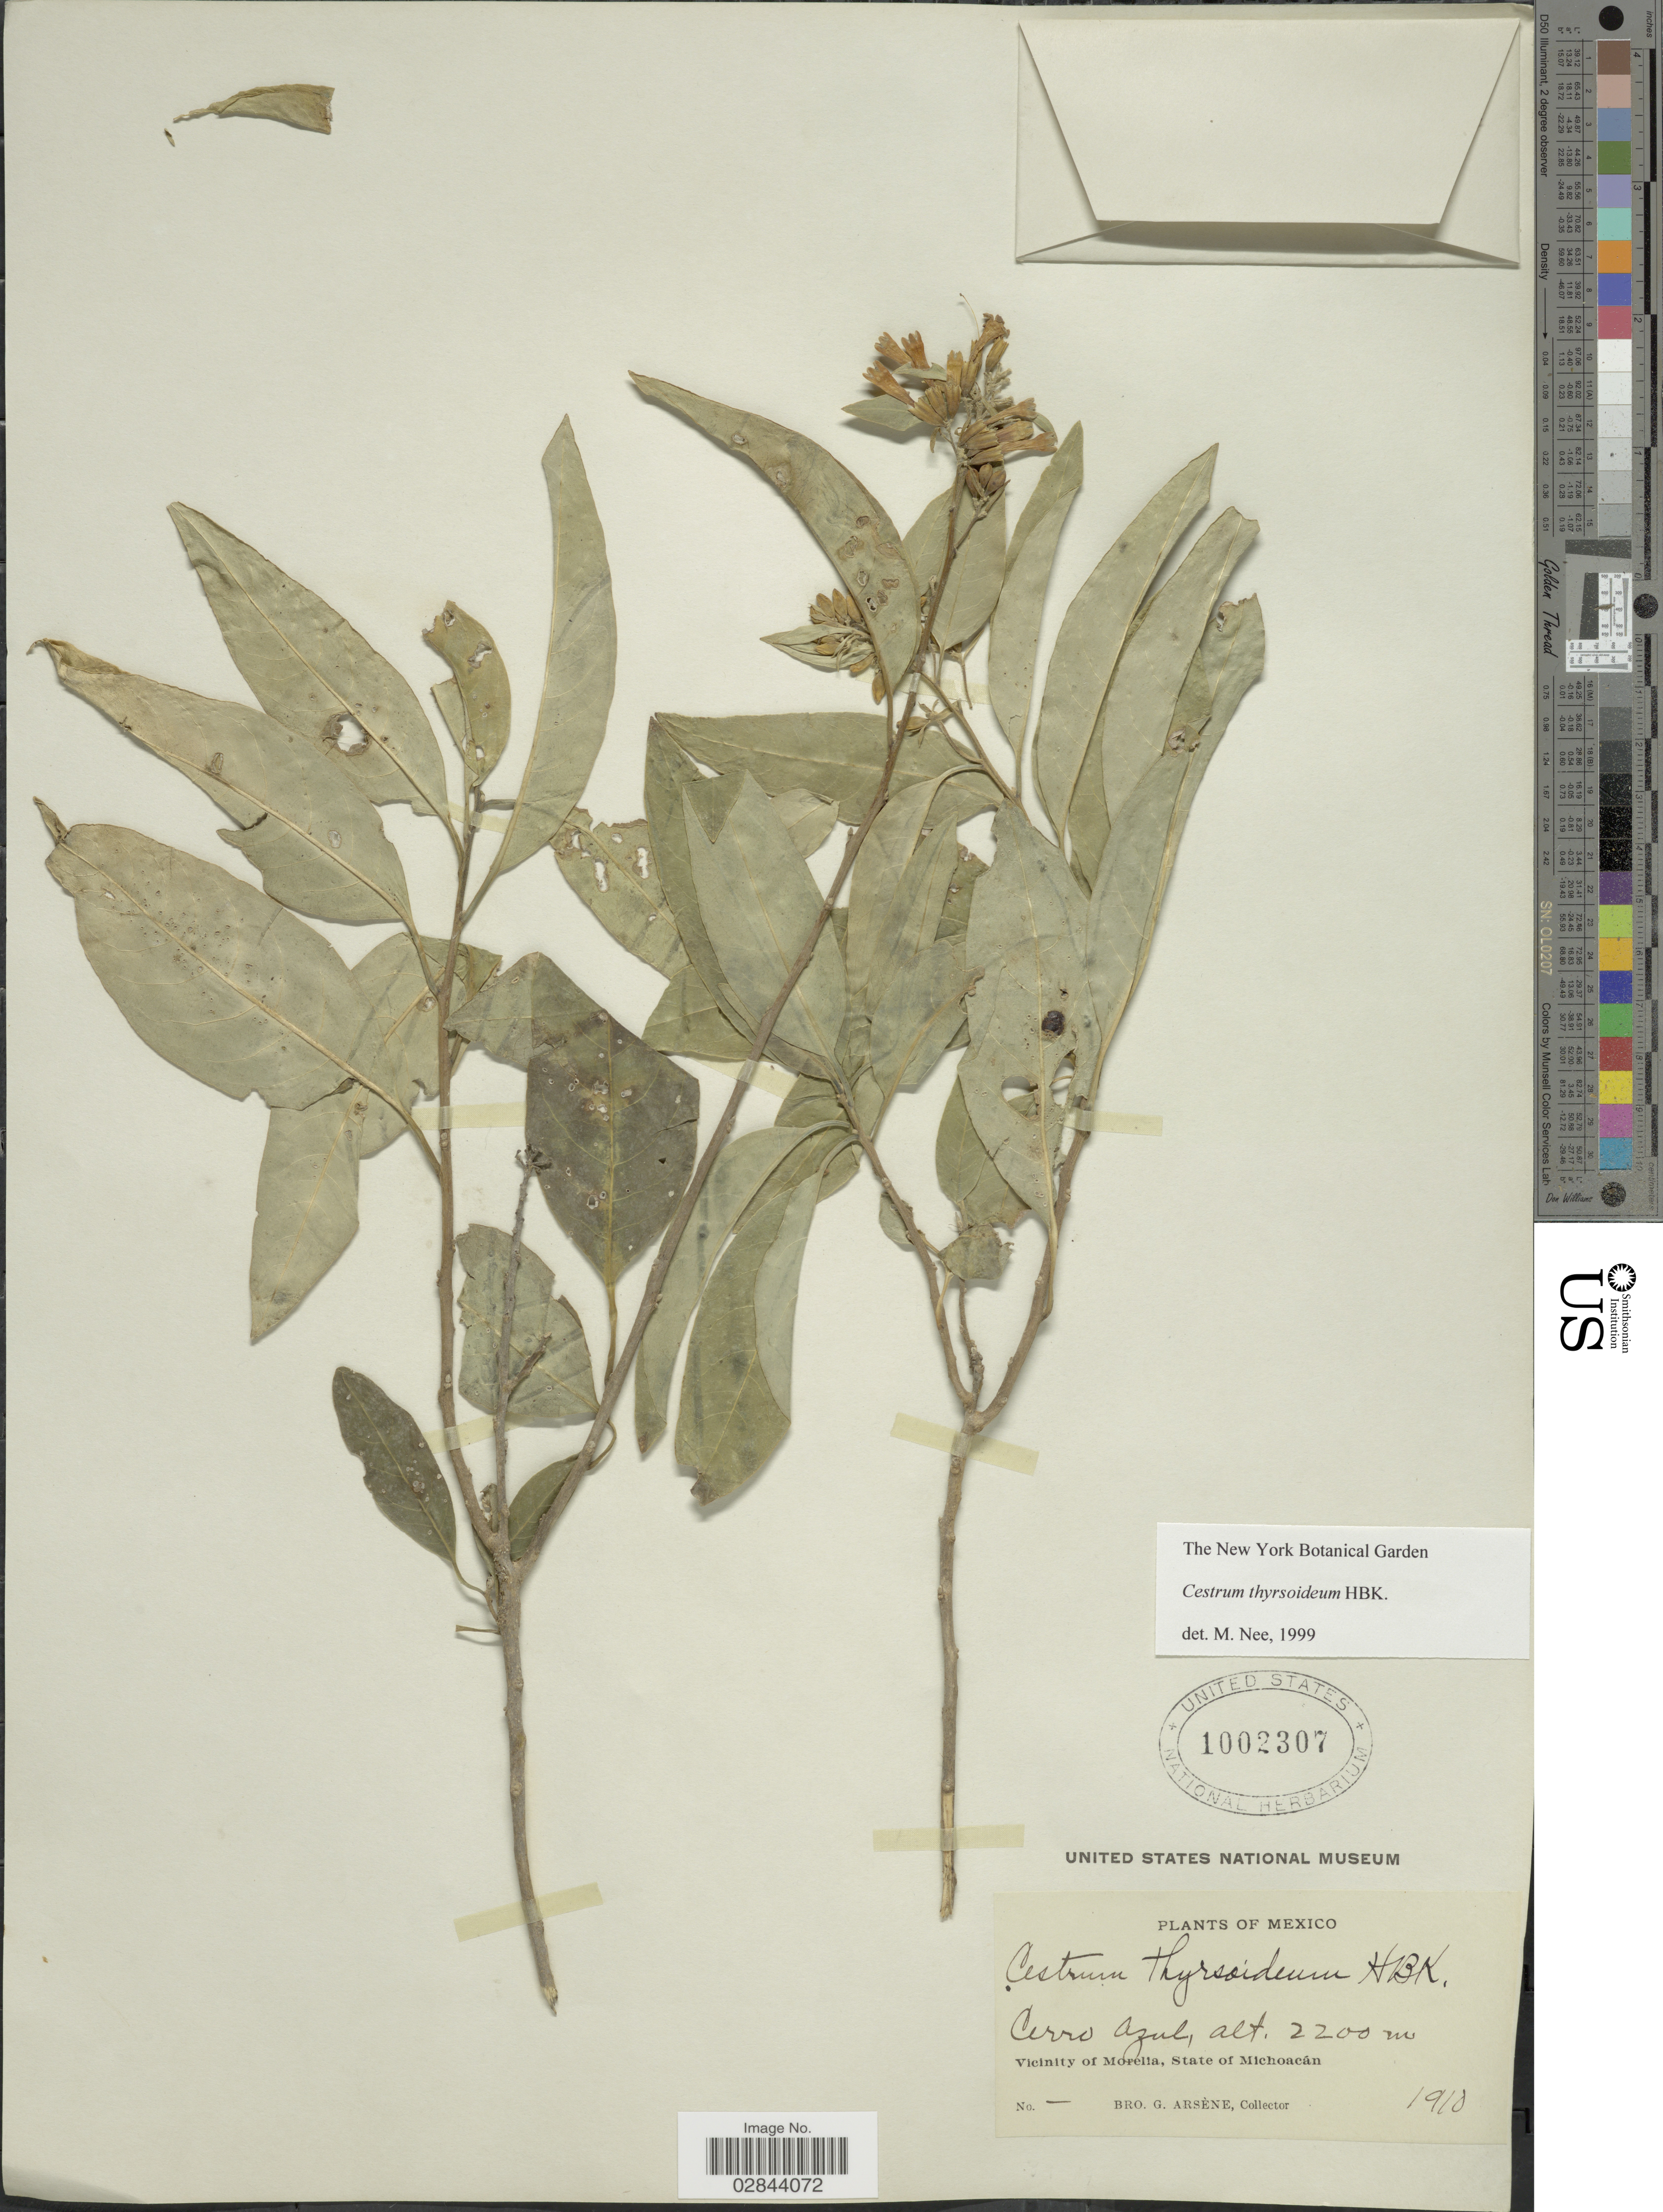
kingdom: Plantae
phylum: Tracheophyta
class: Magnoliopsida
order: Solanales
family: Solanaceae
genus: Cestrum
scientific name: Cestrum thyrsoideum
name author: Kunth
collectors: Bro. G. Arsène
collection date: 1910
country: Mexico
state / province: Michoacán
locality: Cerro Azul, Vicinity of Morelia, State of Michoacán.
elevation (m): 2200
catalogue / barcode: US 1002307